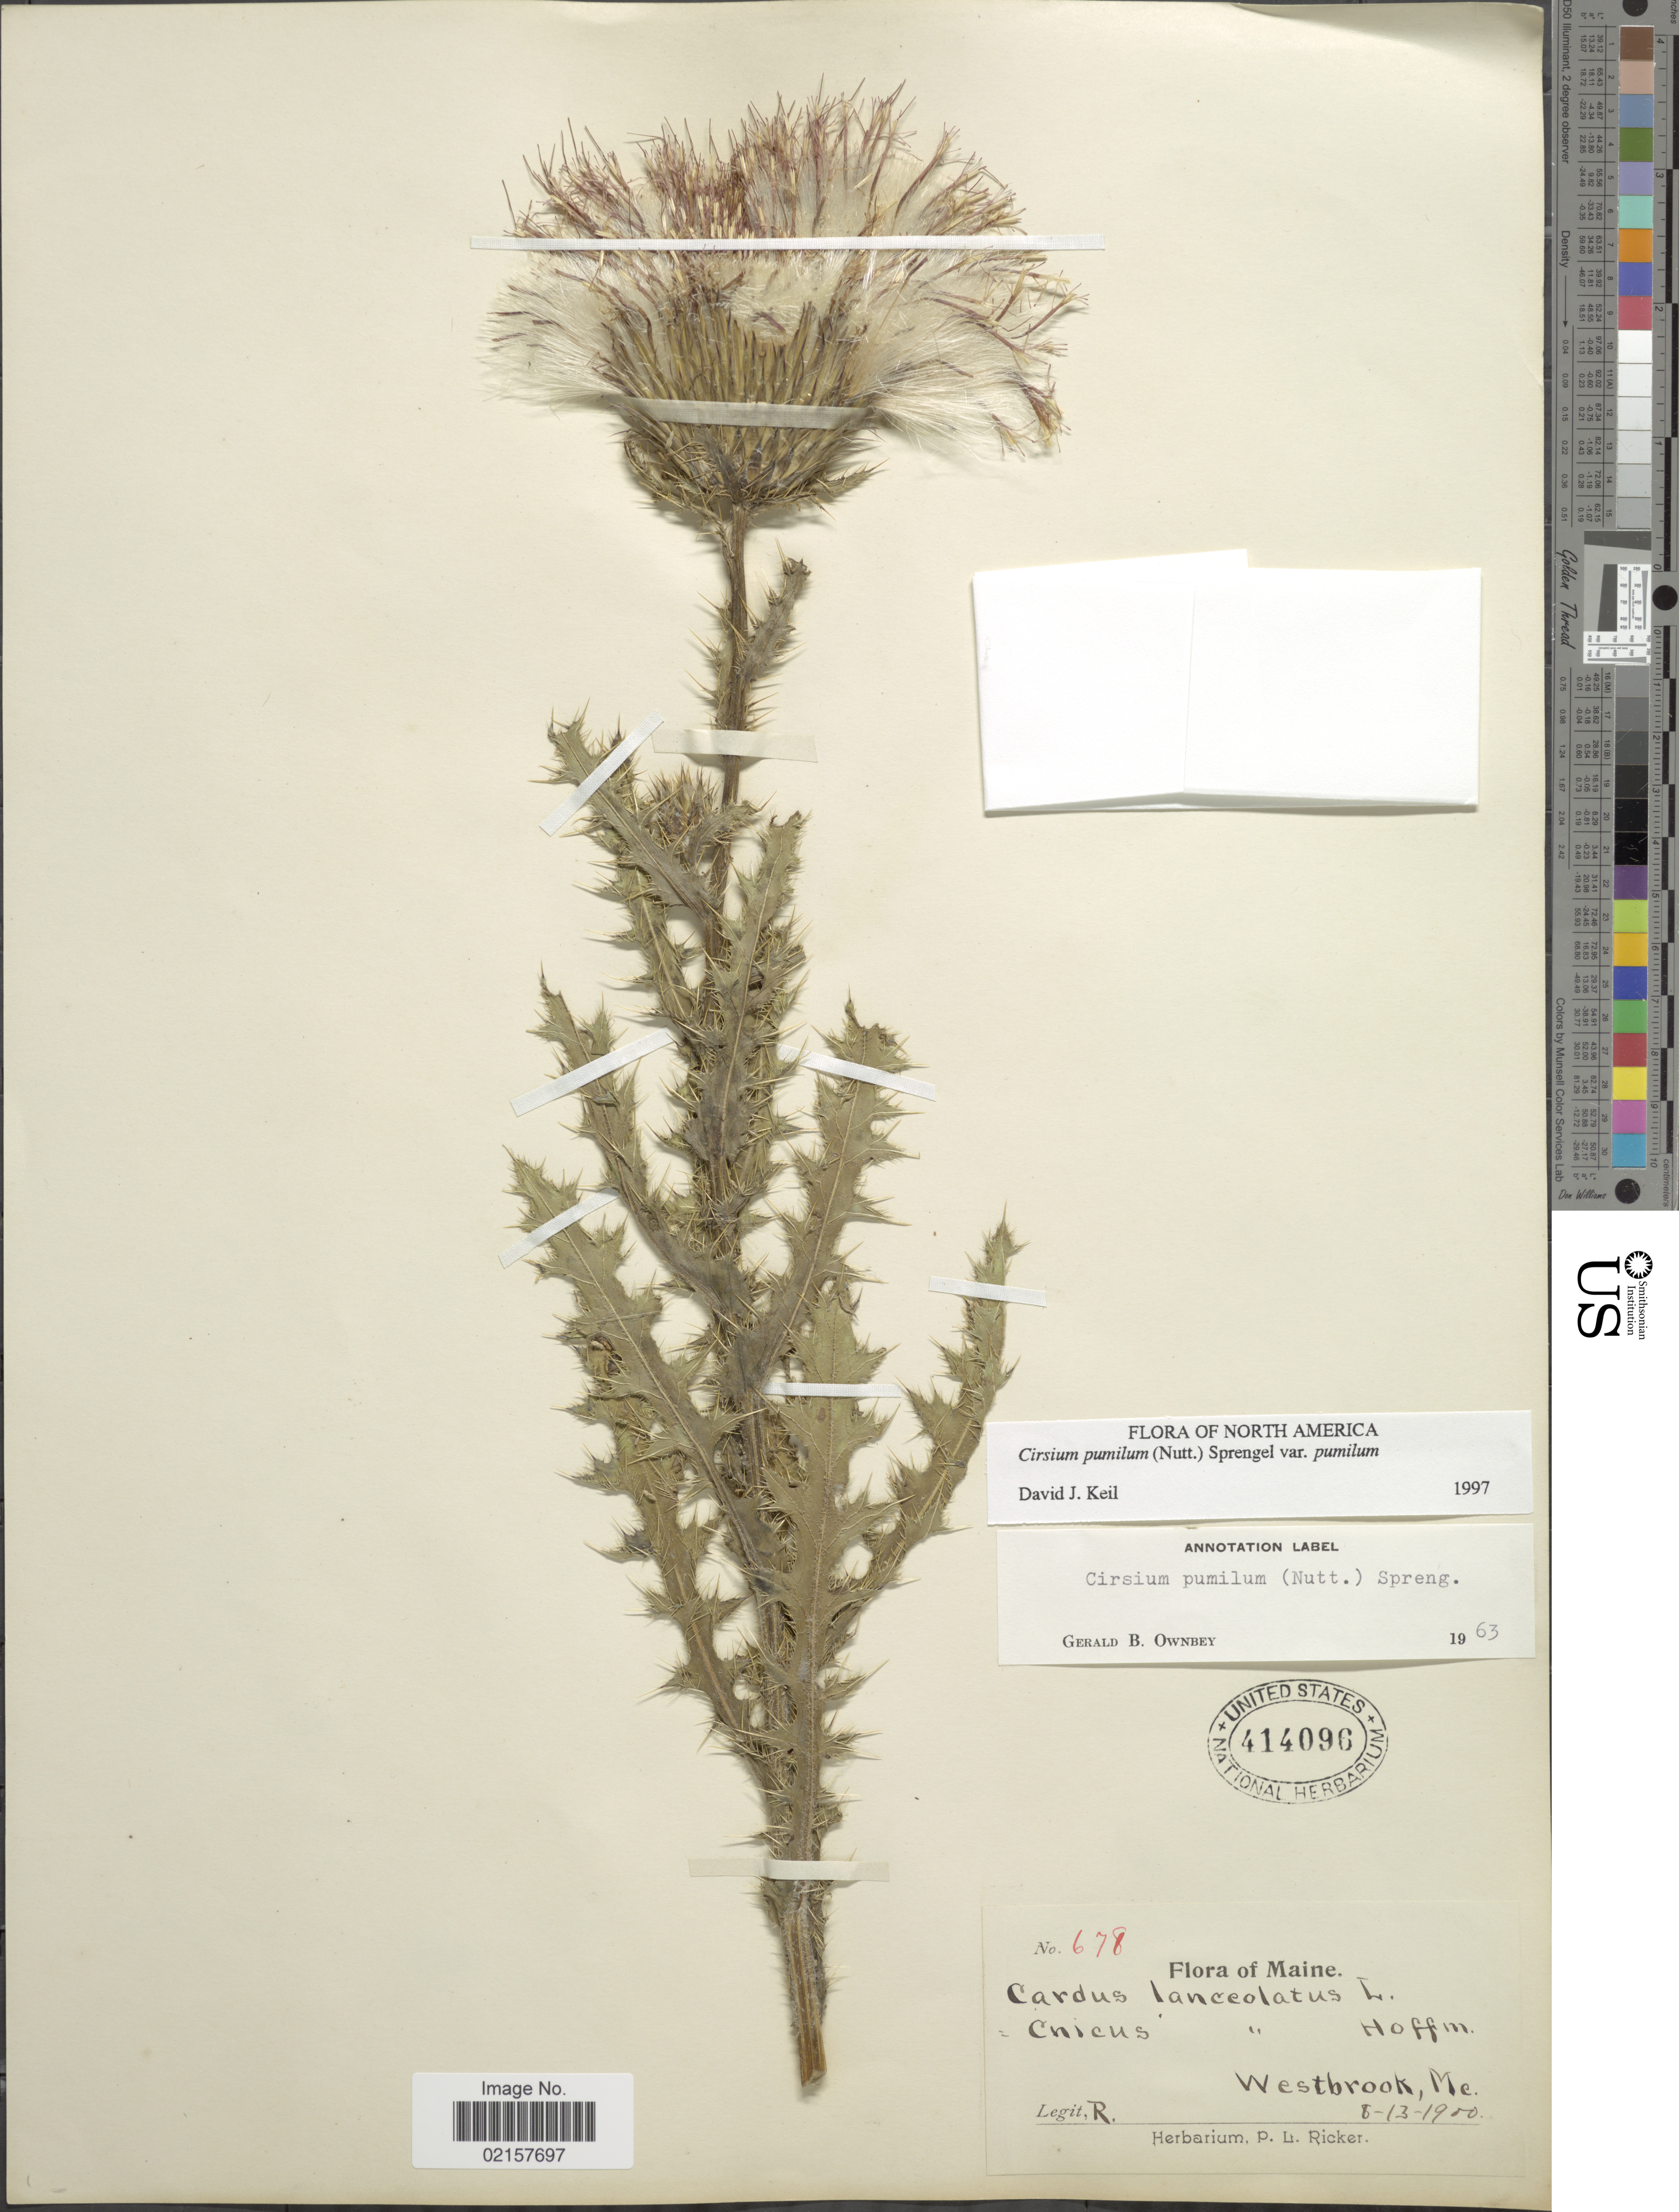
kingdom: Plantae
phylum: Tracheophyta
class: Magnoliopsida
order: Asterales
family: Asteraceae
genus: Cirsium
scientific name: Cirsium pumilum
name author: (Nutt.) Spreng.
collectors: P. Ricker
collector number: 678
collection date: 1900-08-13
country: United States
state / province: Maine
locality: Westbrook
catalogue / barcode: US 414096